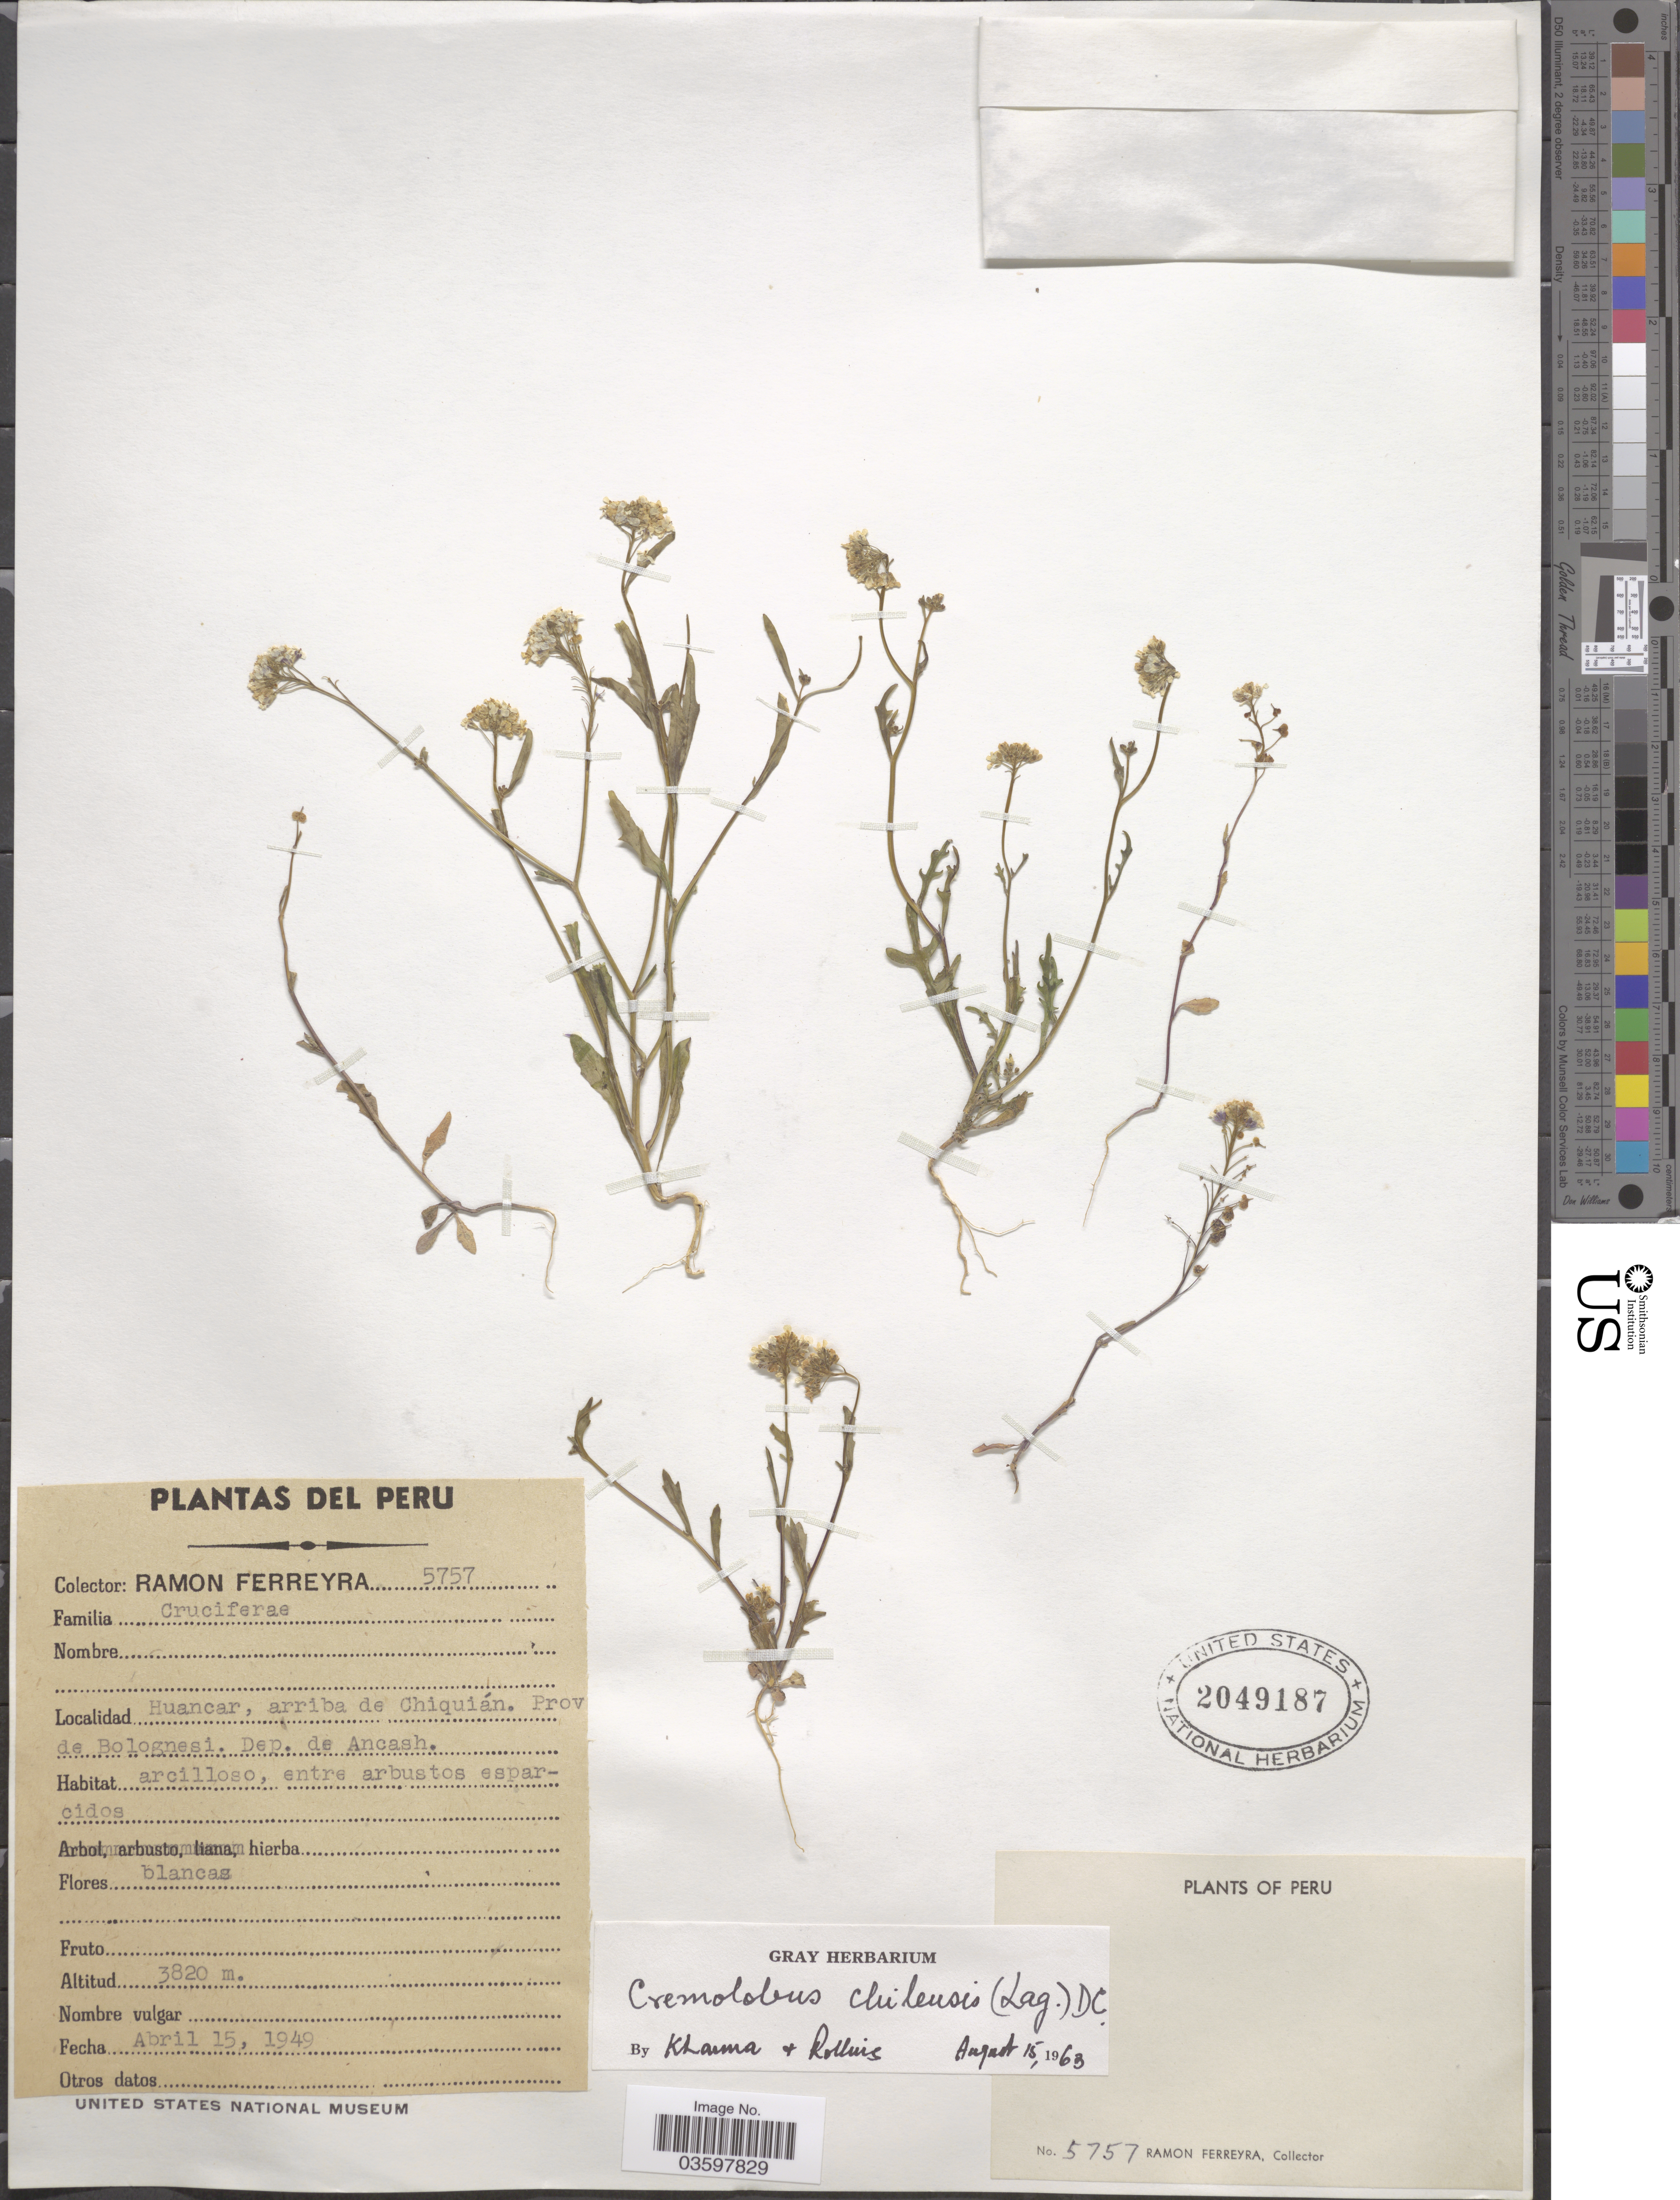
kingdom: Plantae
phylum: Tracheophyta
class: Magnoliopsida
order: Brassicales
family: Brassicaceae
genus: Cremolobus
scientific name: Cremolobus chilensis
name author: (Lag.) DC.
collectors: R. A. Ferreyra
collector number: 5757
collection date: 1949-04-15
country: Peru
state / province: Ancash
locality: Huancar, arriba de Chiquián. Prov. de Bolognesi. Dep. de Ancash.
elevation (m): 3820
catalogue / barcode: US 2049187